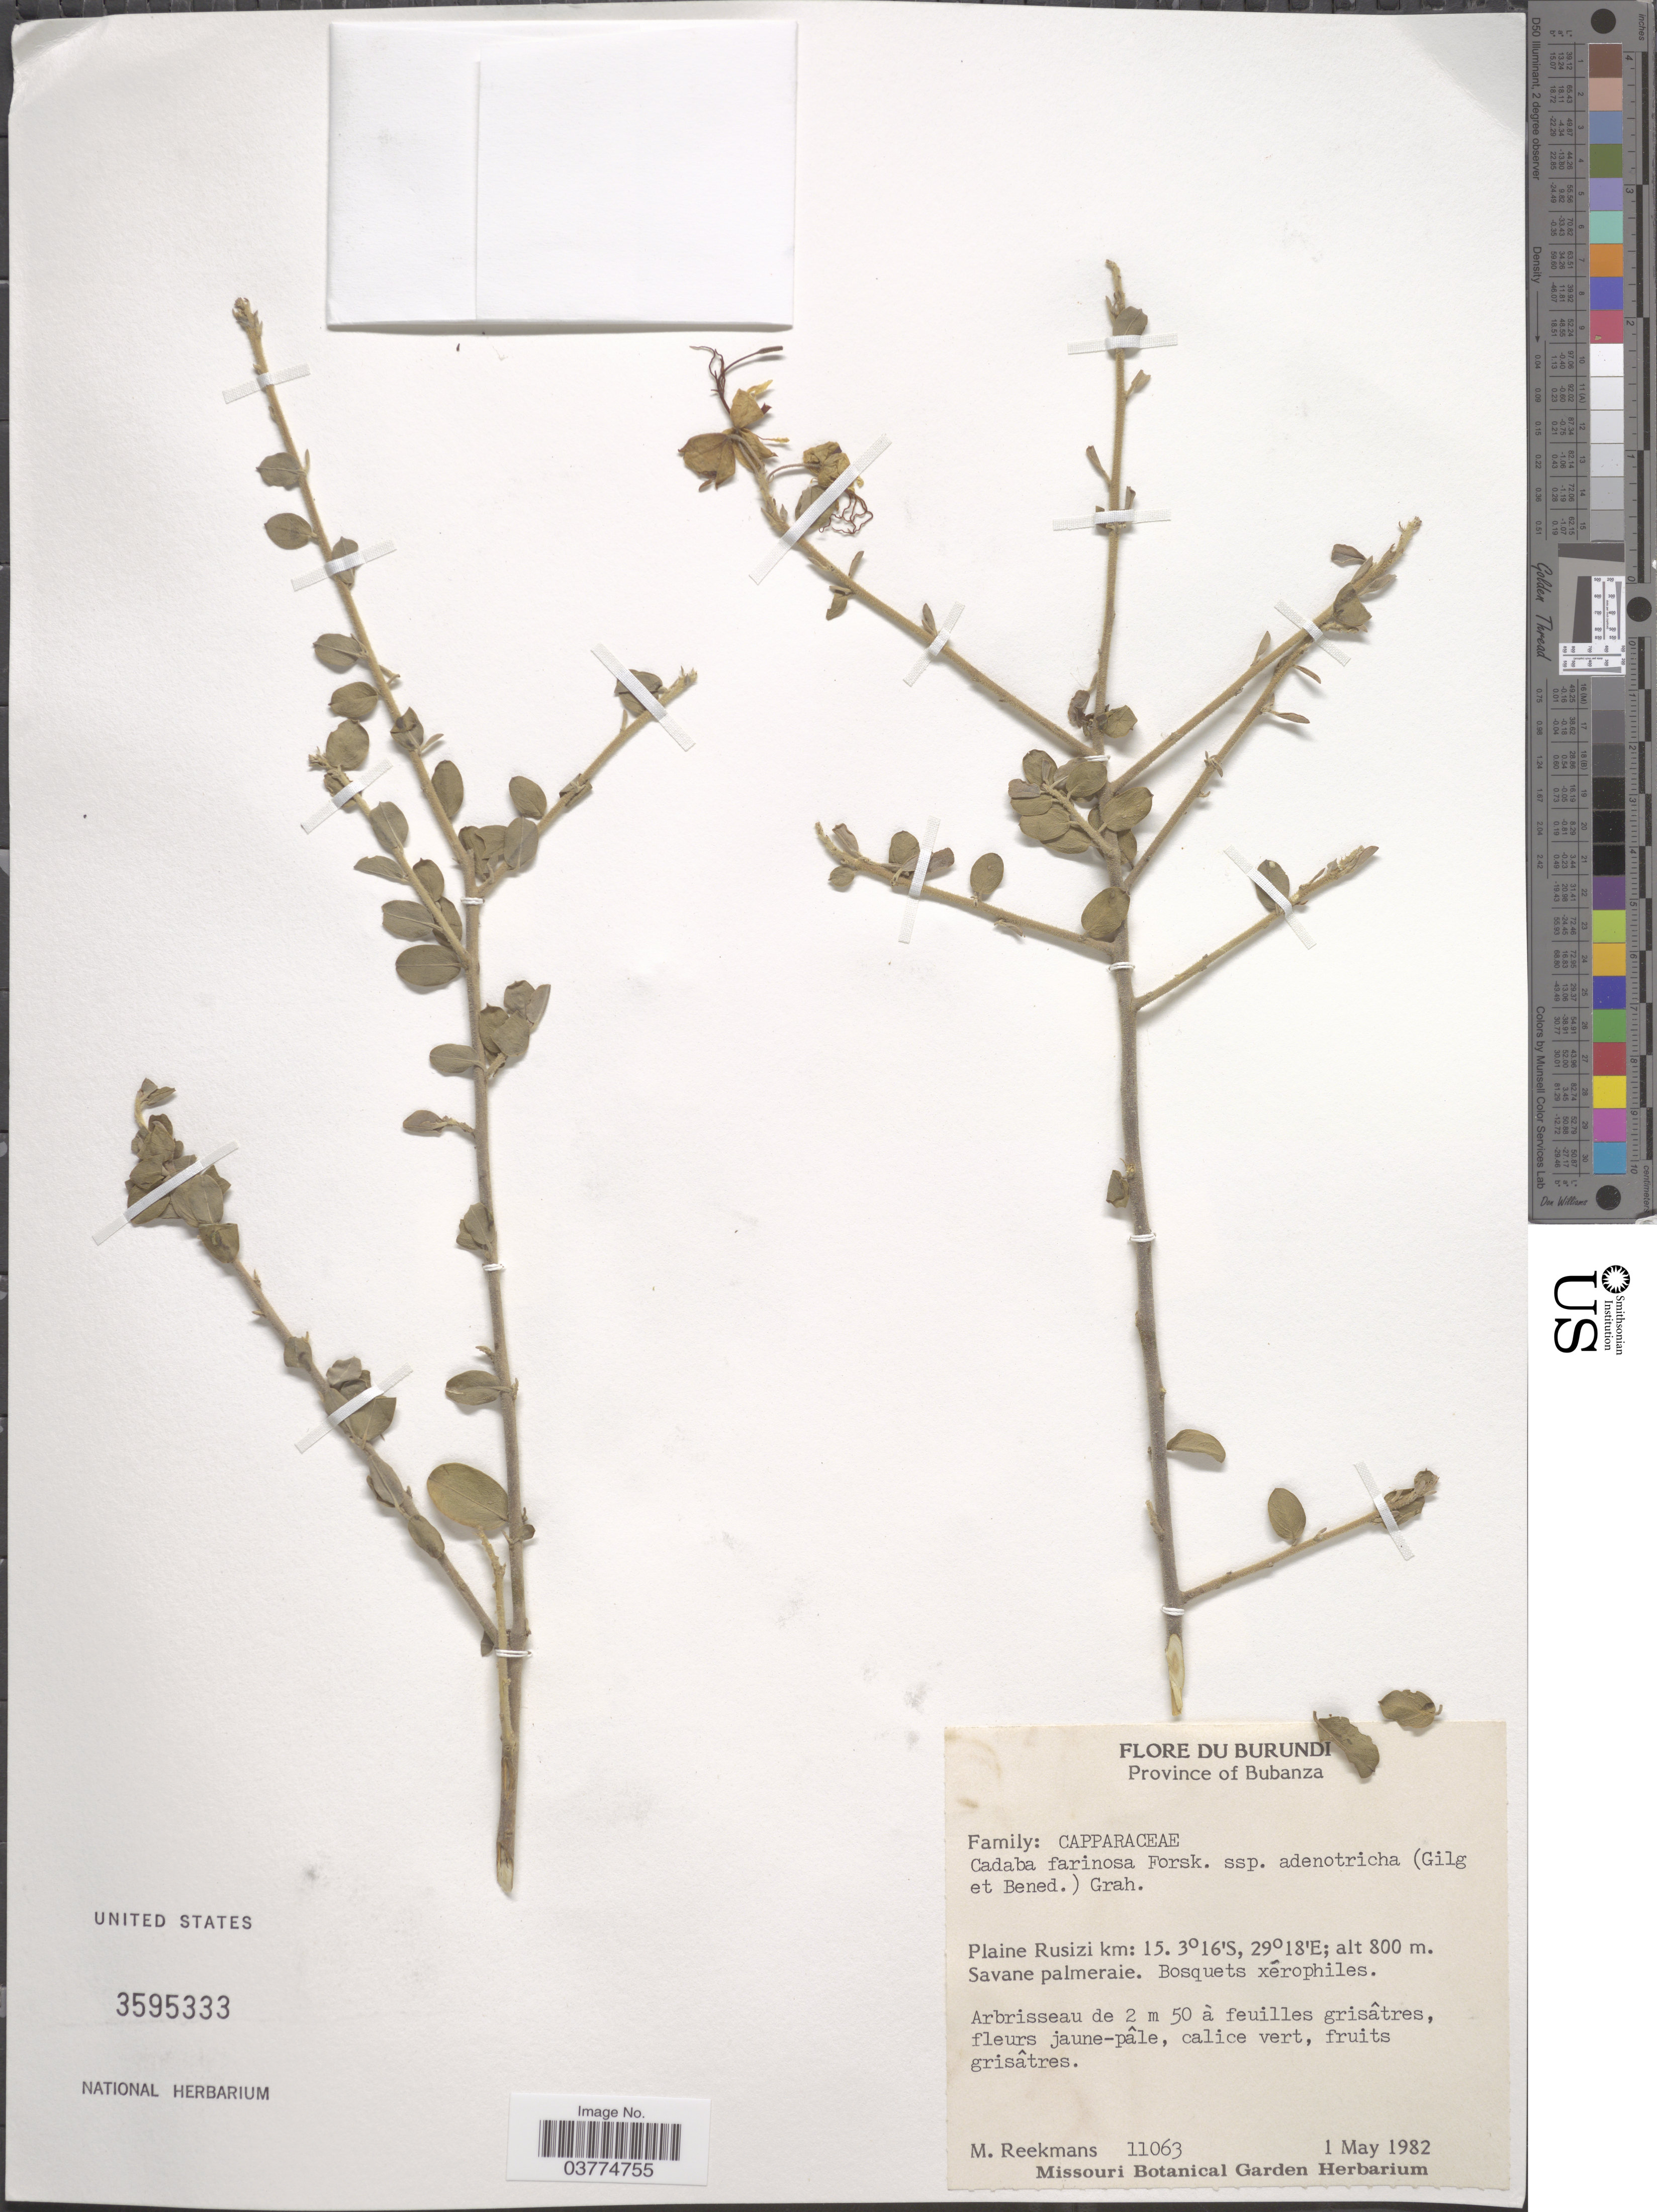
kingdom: Plantae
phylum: Tracheophyta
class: Magnoliopsida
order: Brassicales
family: Capparaceae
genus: Cadaba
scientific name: Cadaba farinosa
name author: Forssk.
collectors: M. Reekmans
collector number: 11063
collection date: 1982-05-01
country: Burundi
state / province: Bubanza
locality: Province of Bubanza. Plaine Rusizi km: 15. Savane pcoalmeraie.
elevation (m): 800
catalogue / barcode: US 3595333